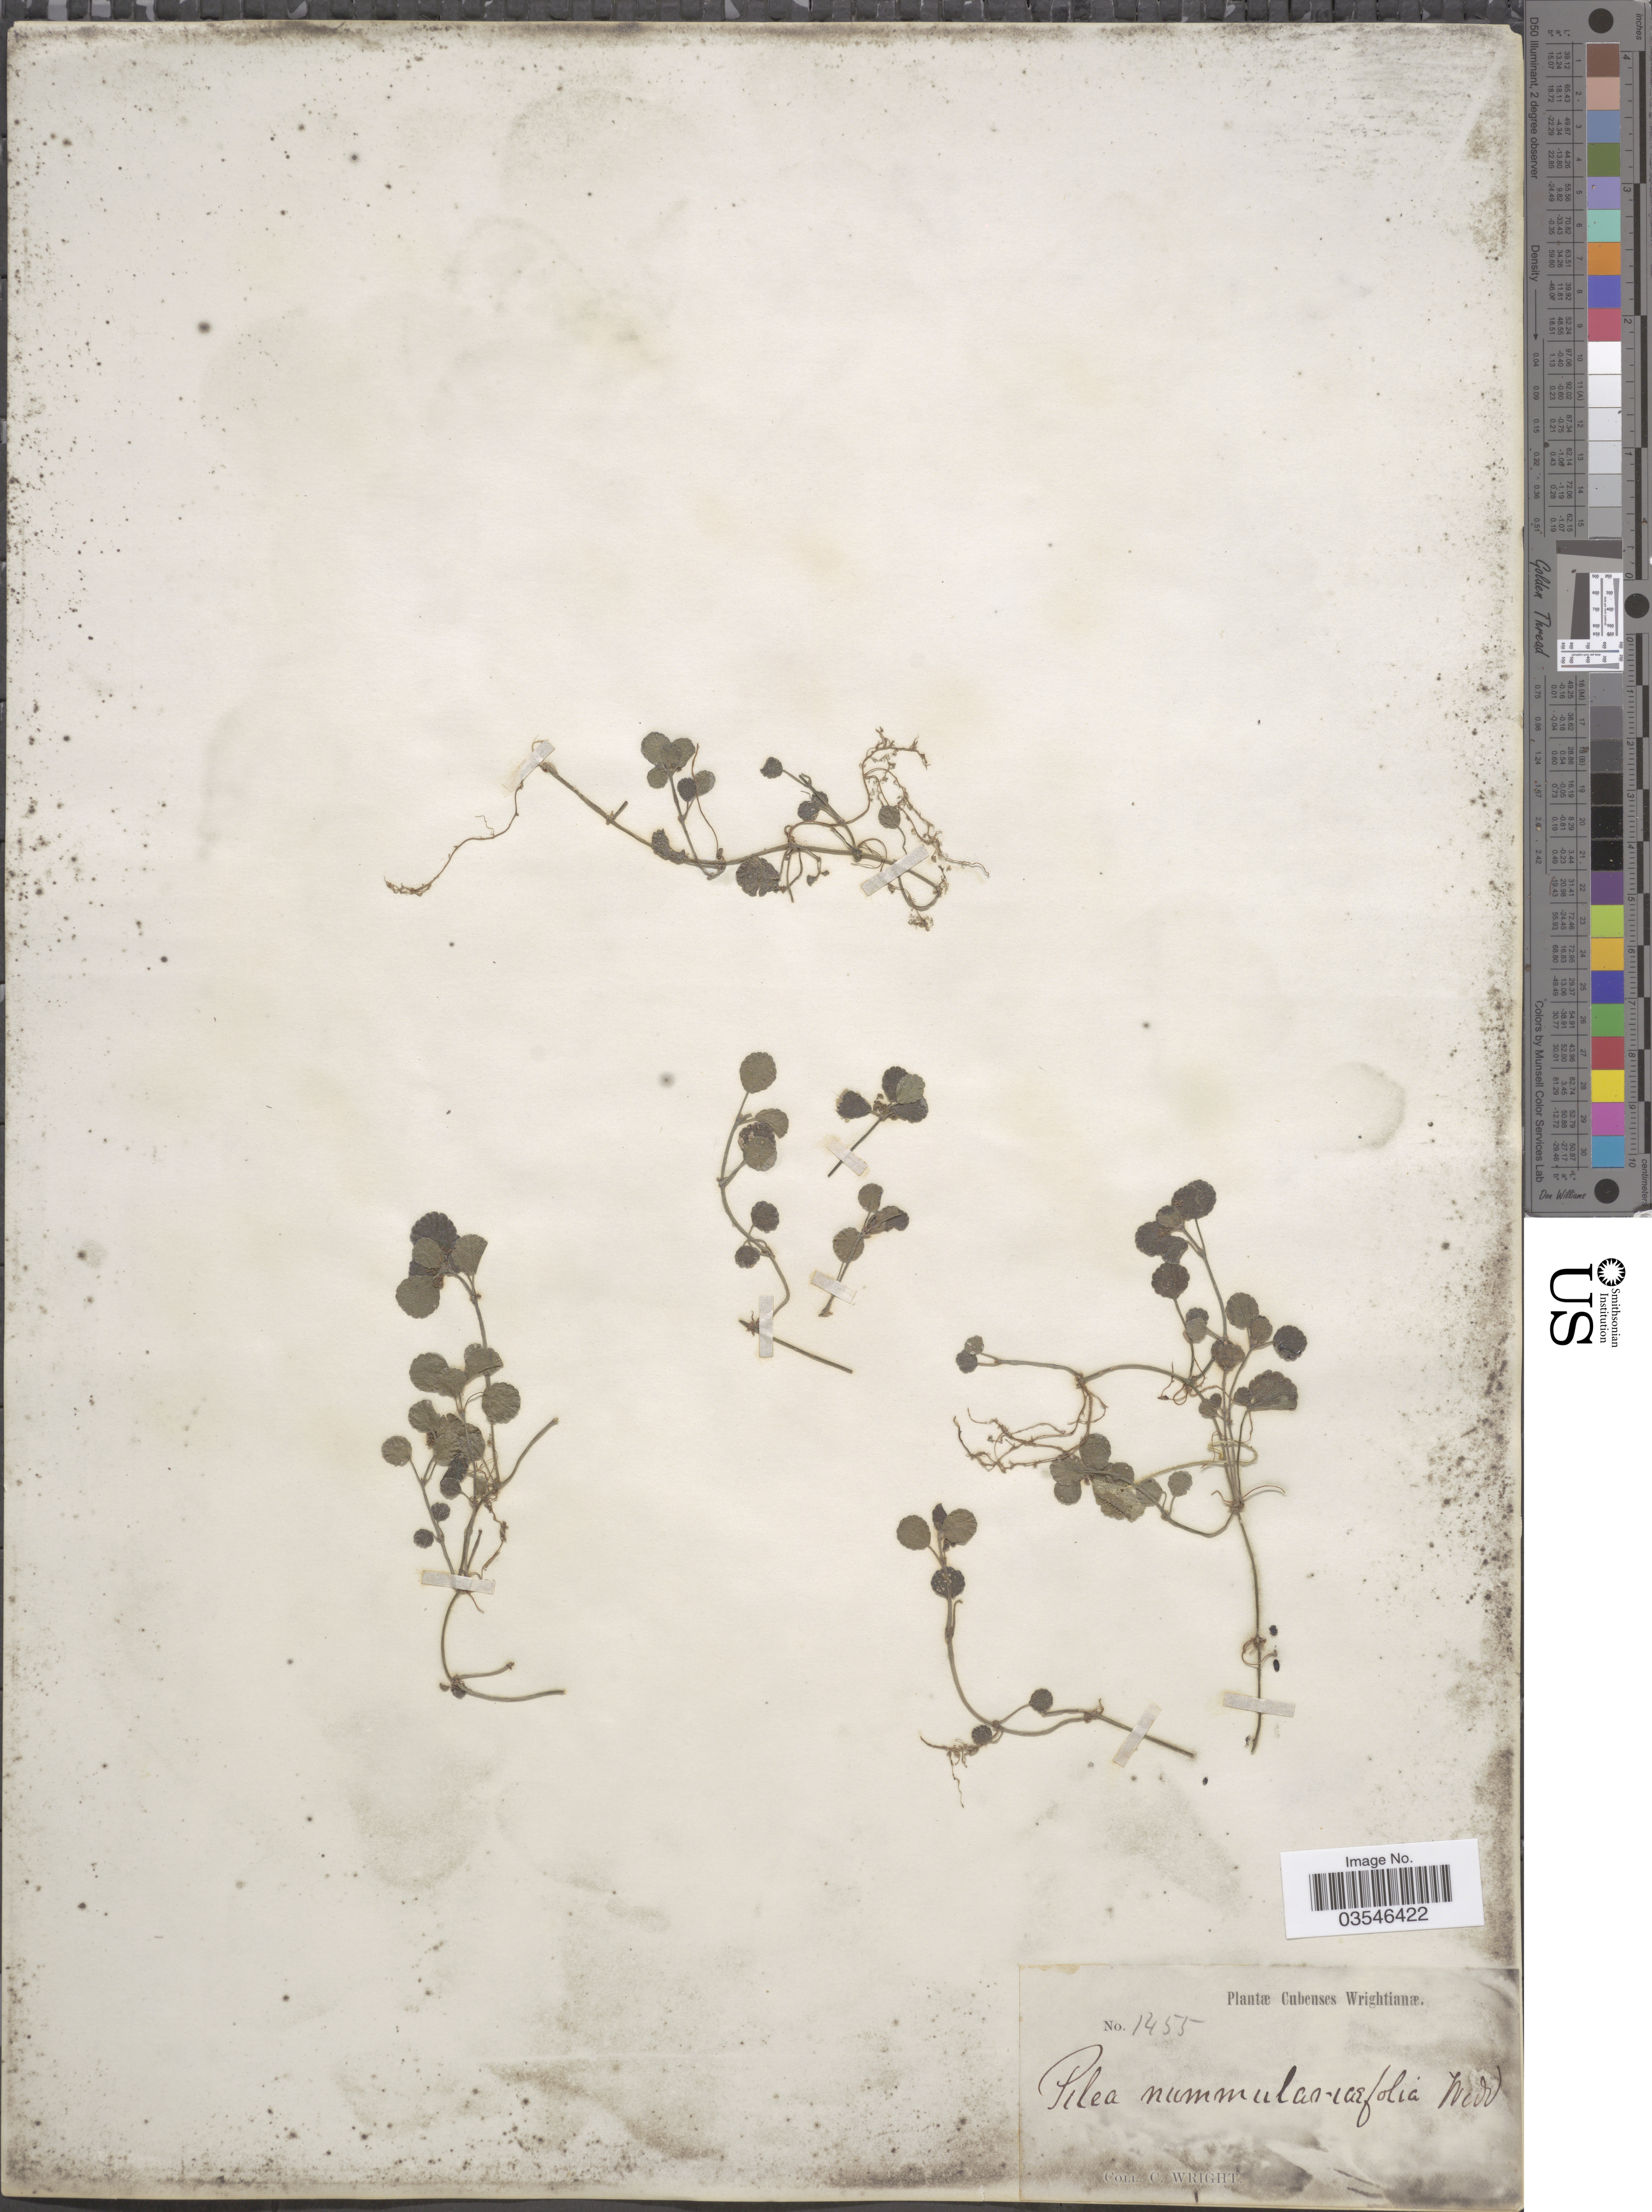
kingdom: Plantae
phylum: Tracheophyta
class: Magnoliopsida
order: Rosales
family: Urticaceae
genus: Pilea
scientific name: Pilea nummularifolia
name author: (Sw.) Wedd.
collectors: C. Wright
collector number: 1455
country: Cuba